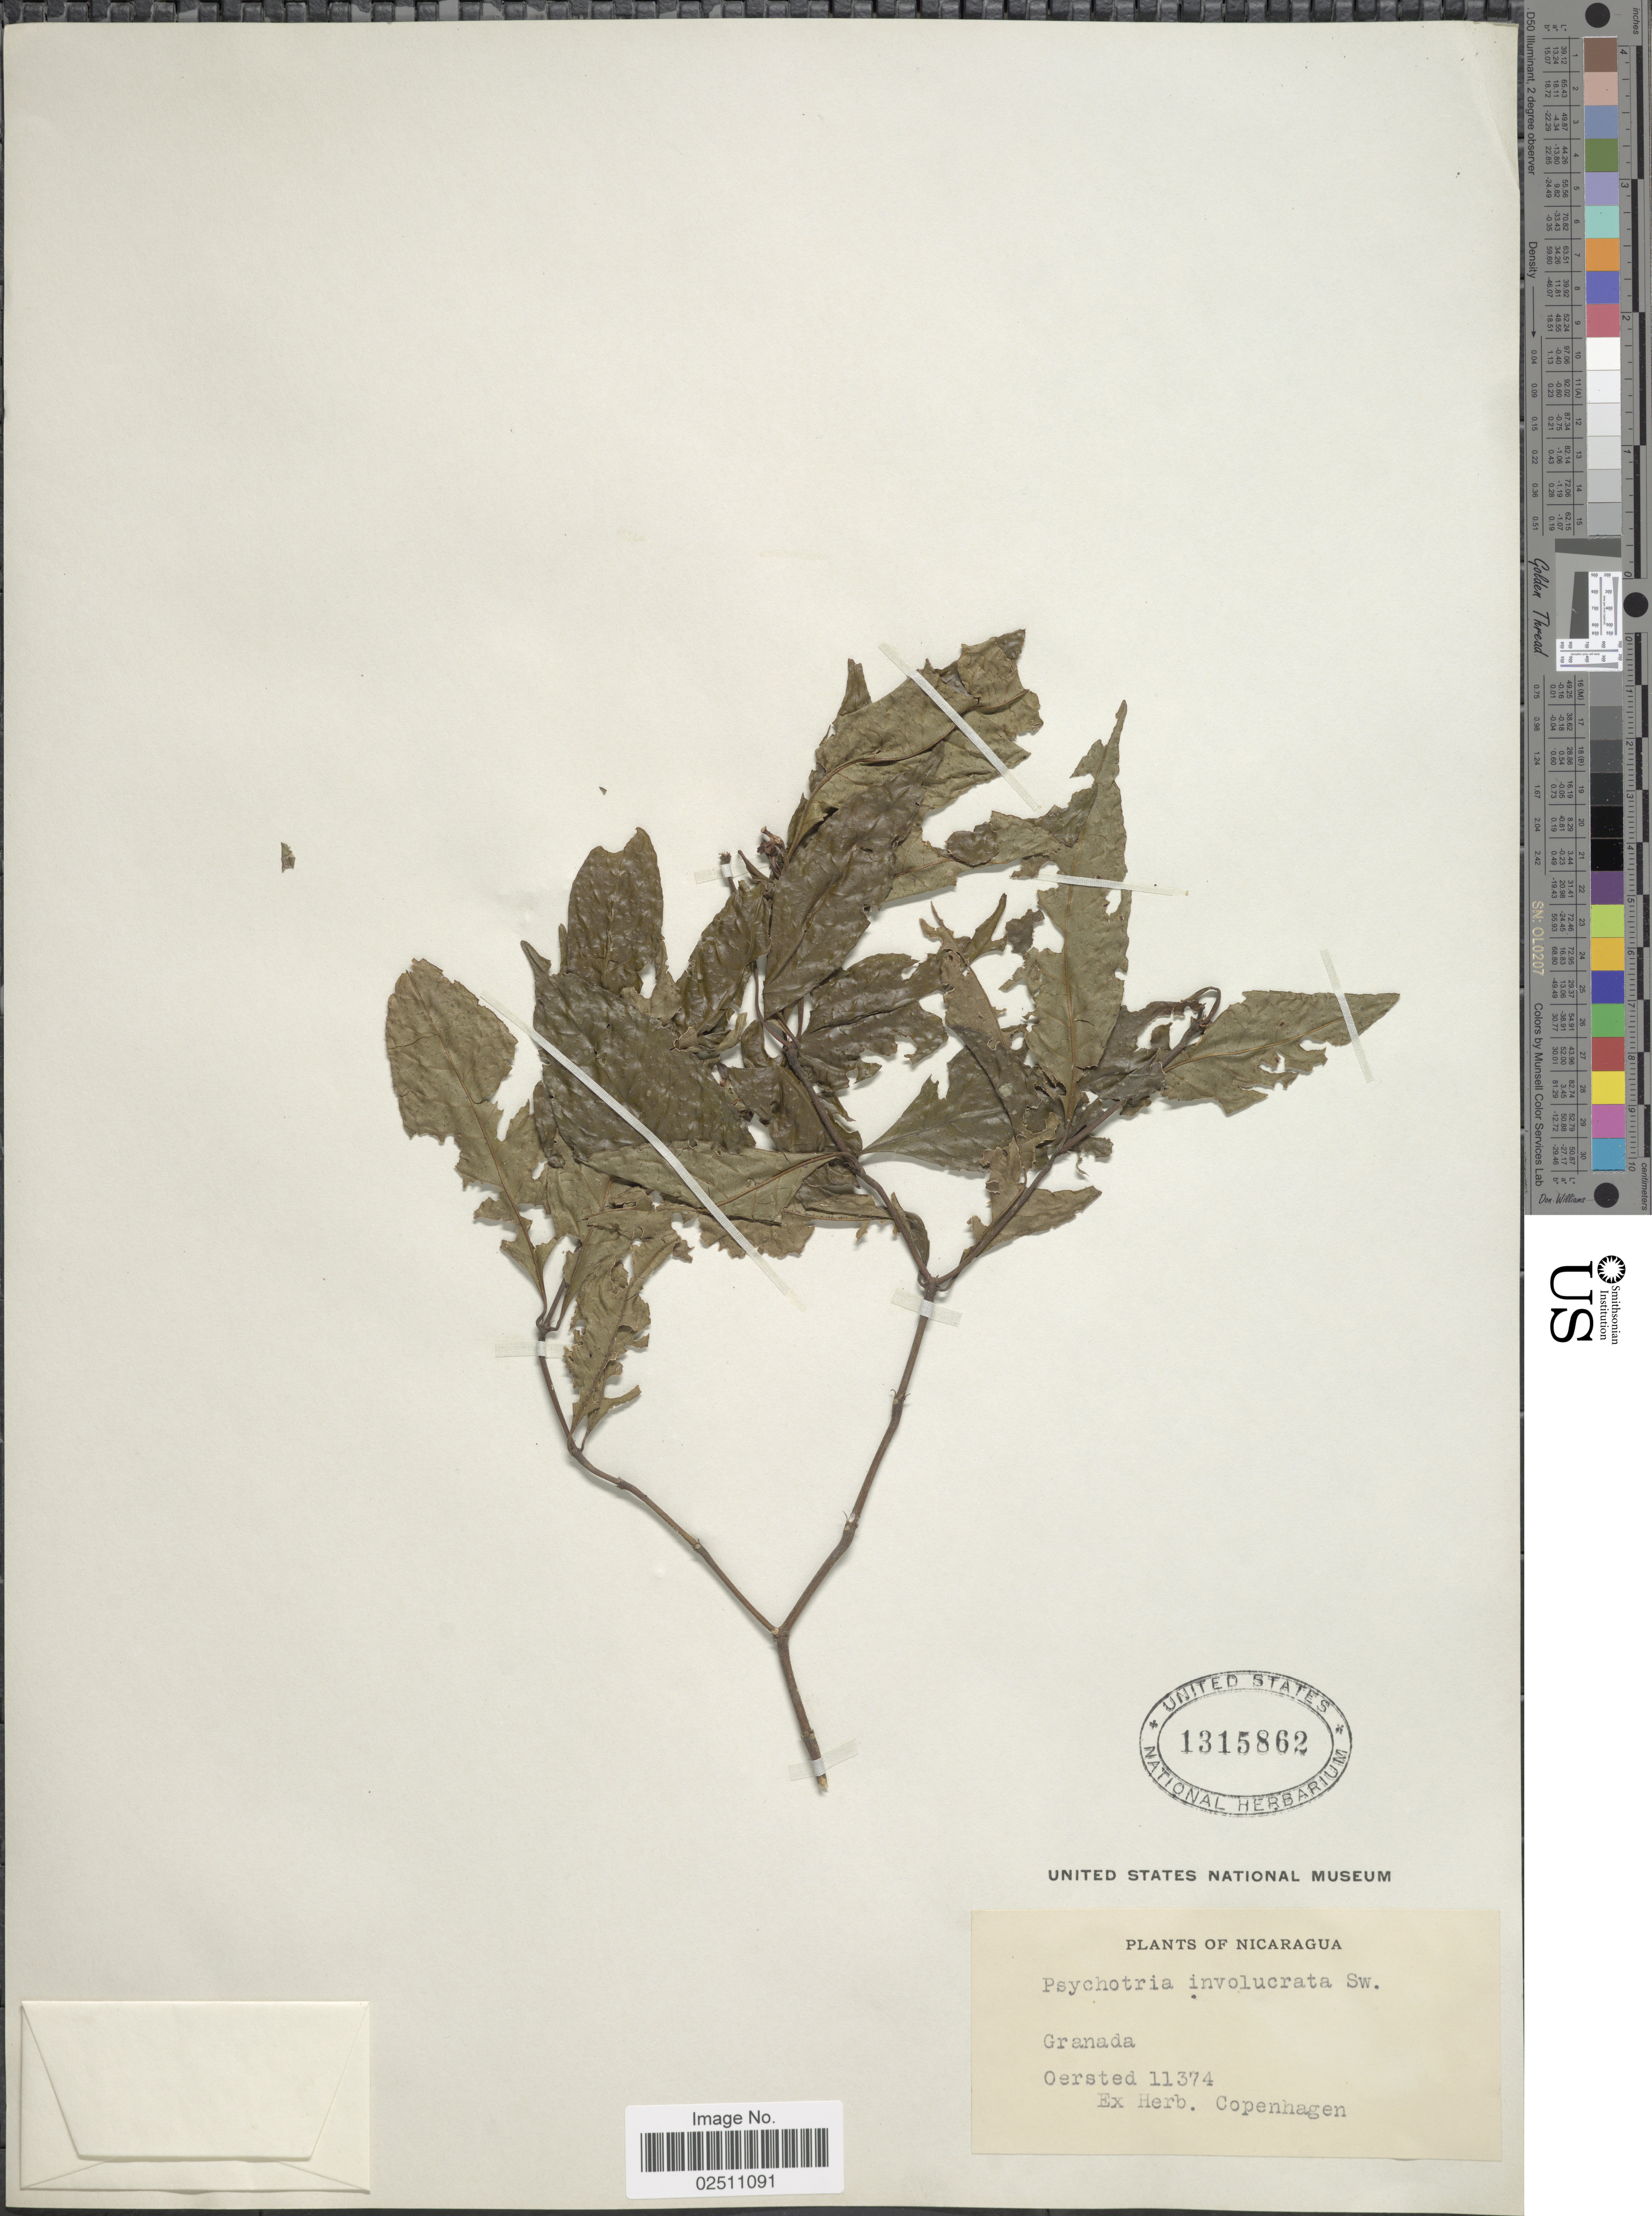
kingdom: Plantae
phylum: Tracheophyta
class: Magnoliopsida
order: Gentianales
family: Rubiaceae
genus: Psychotria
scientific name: Psychotria involucrata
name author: Sw.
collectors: Oersted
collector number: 11374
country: Nicaragua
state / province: Granada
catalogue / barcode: US 1315862